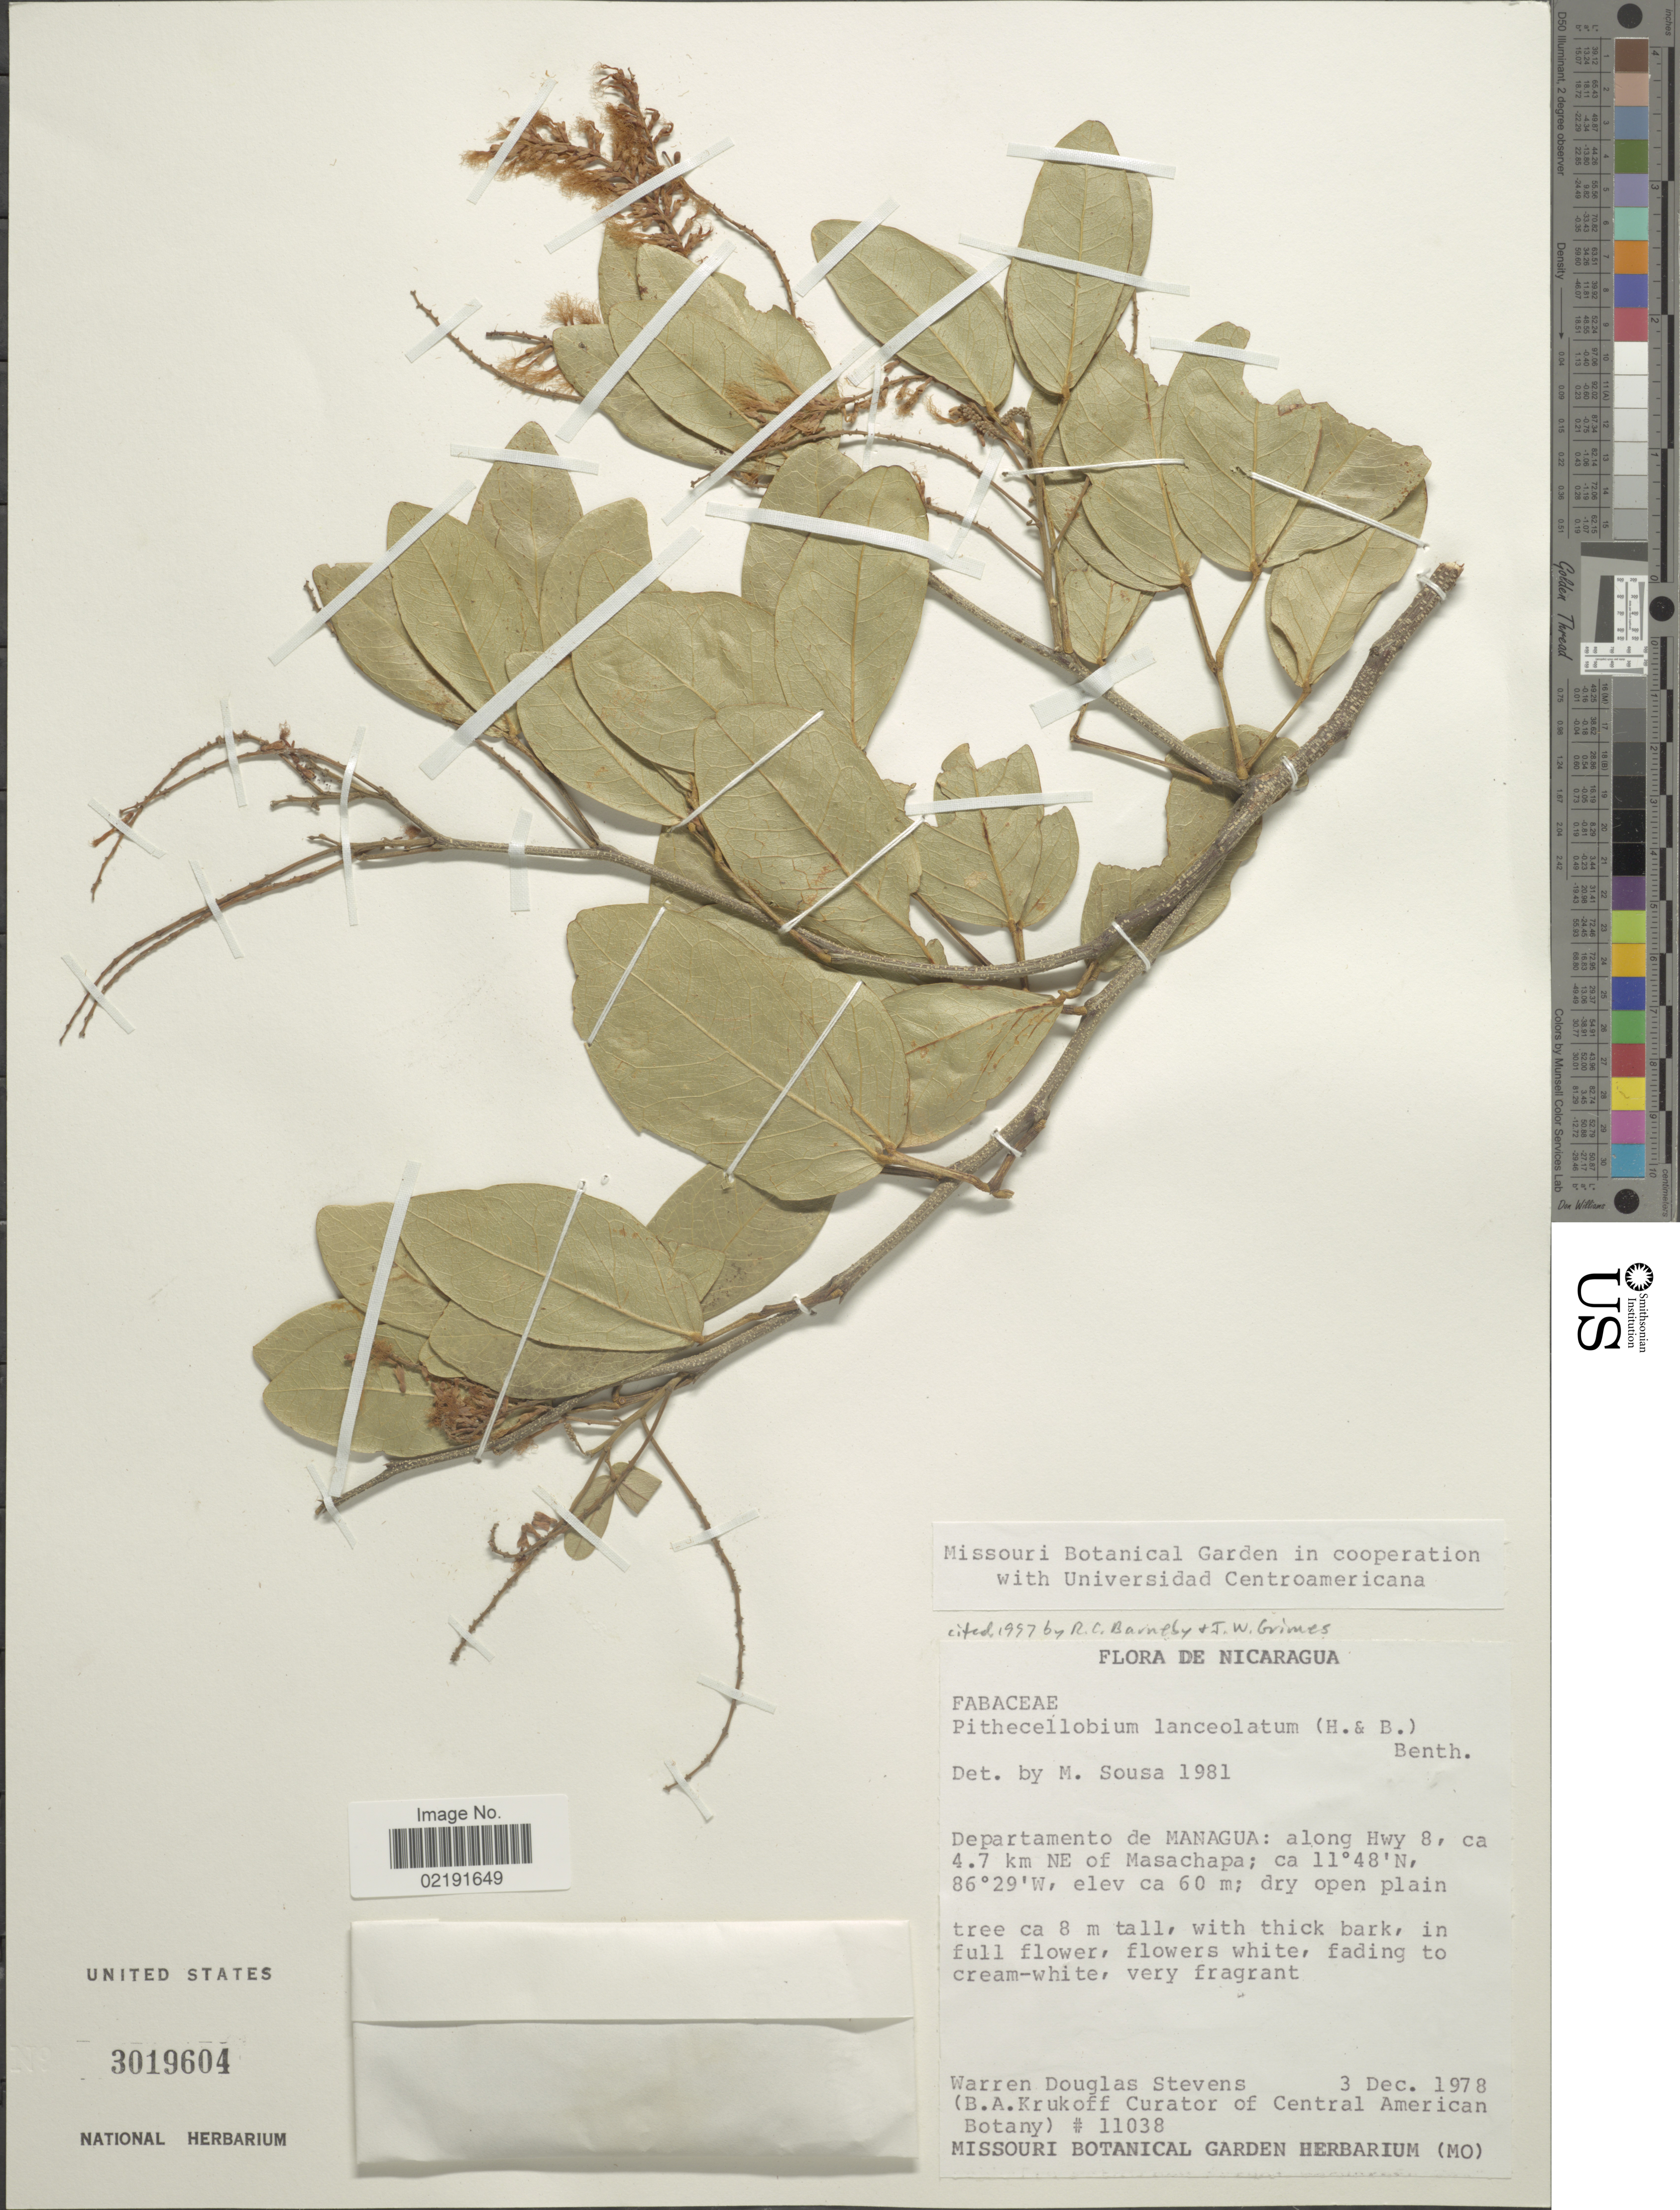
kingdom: Plantae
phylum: Tracheophyta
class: Magnoliopsida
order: Fabales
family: Fabaceae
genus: Pithecellobium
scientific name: Pithecellobium lanceolatum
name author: (Humb. & Bonpl. ex Willd.) Benth.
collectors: W. D. Stevens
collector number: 11038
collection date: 1978-12-03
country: Nicaragua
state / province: Managua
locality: Departamento de Managua: along Hwy 8, ca 4.7 km NE of Masachapa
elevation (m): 60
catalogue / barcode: US 3019604